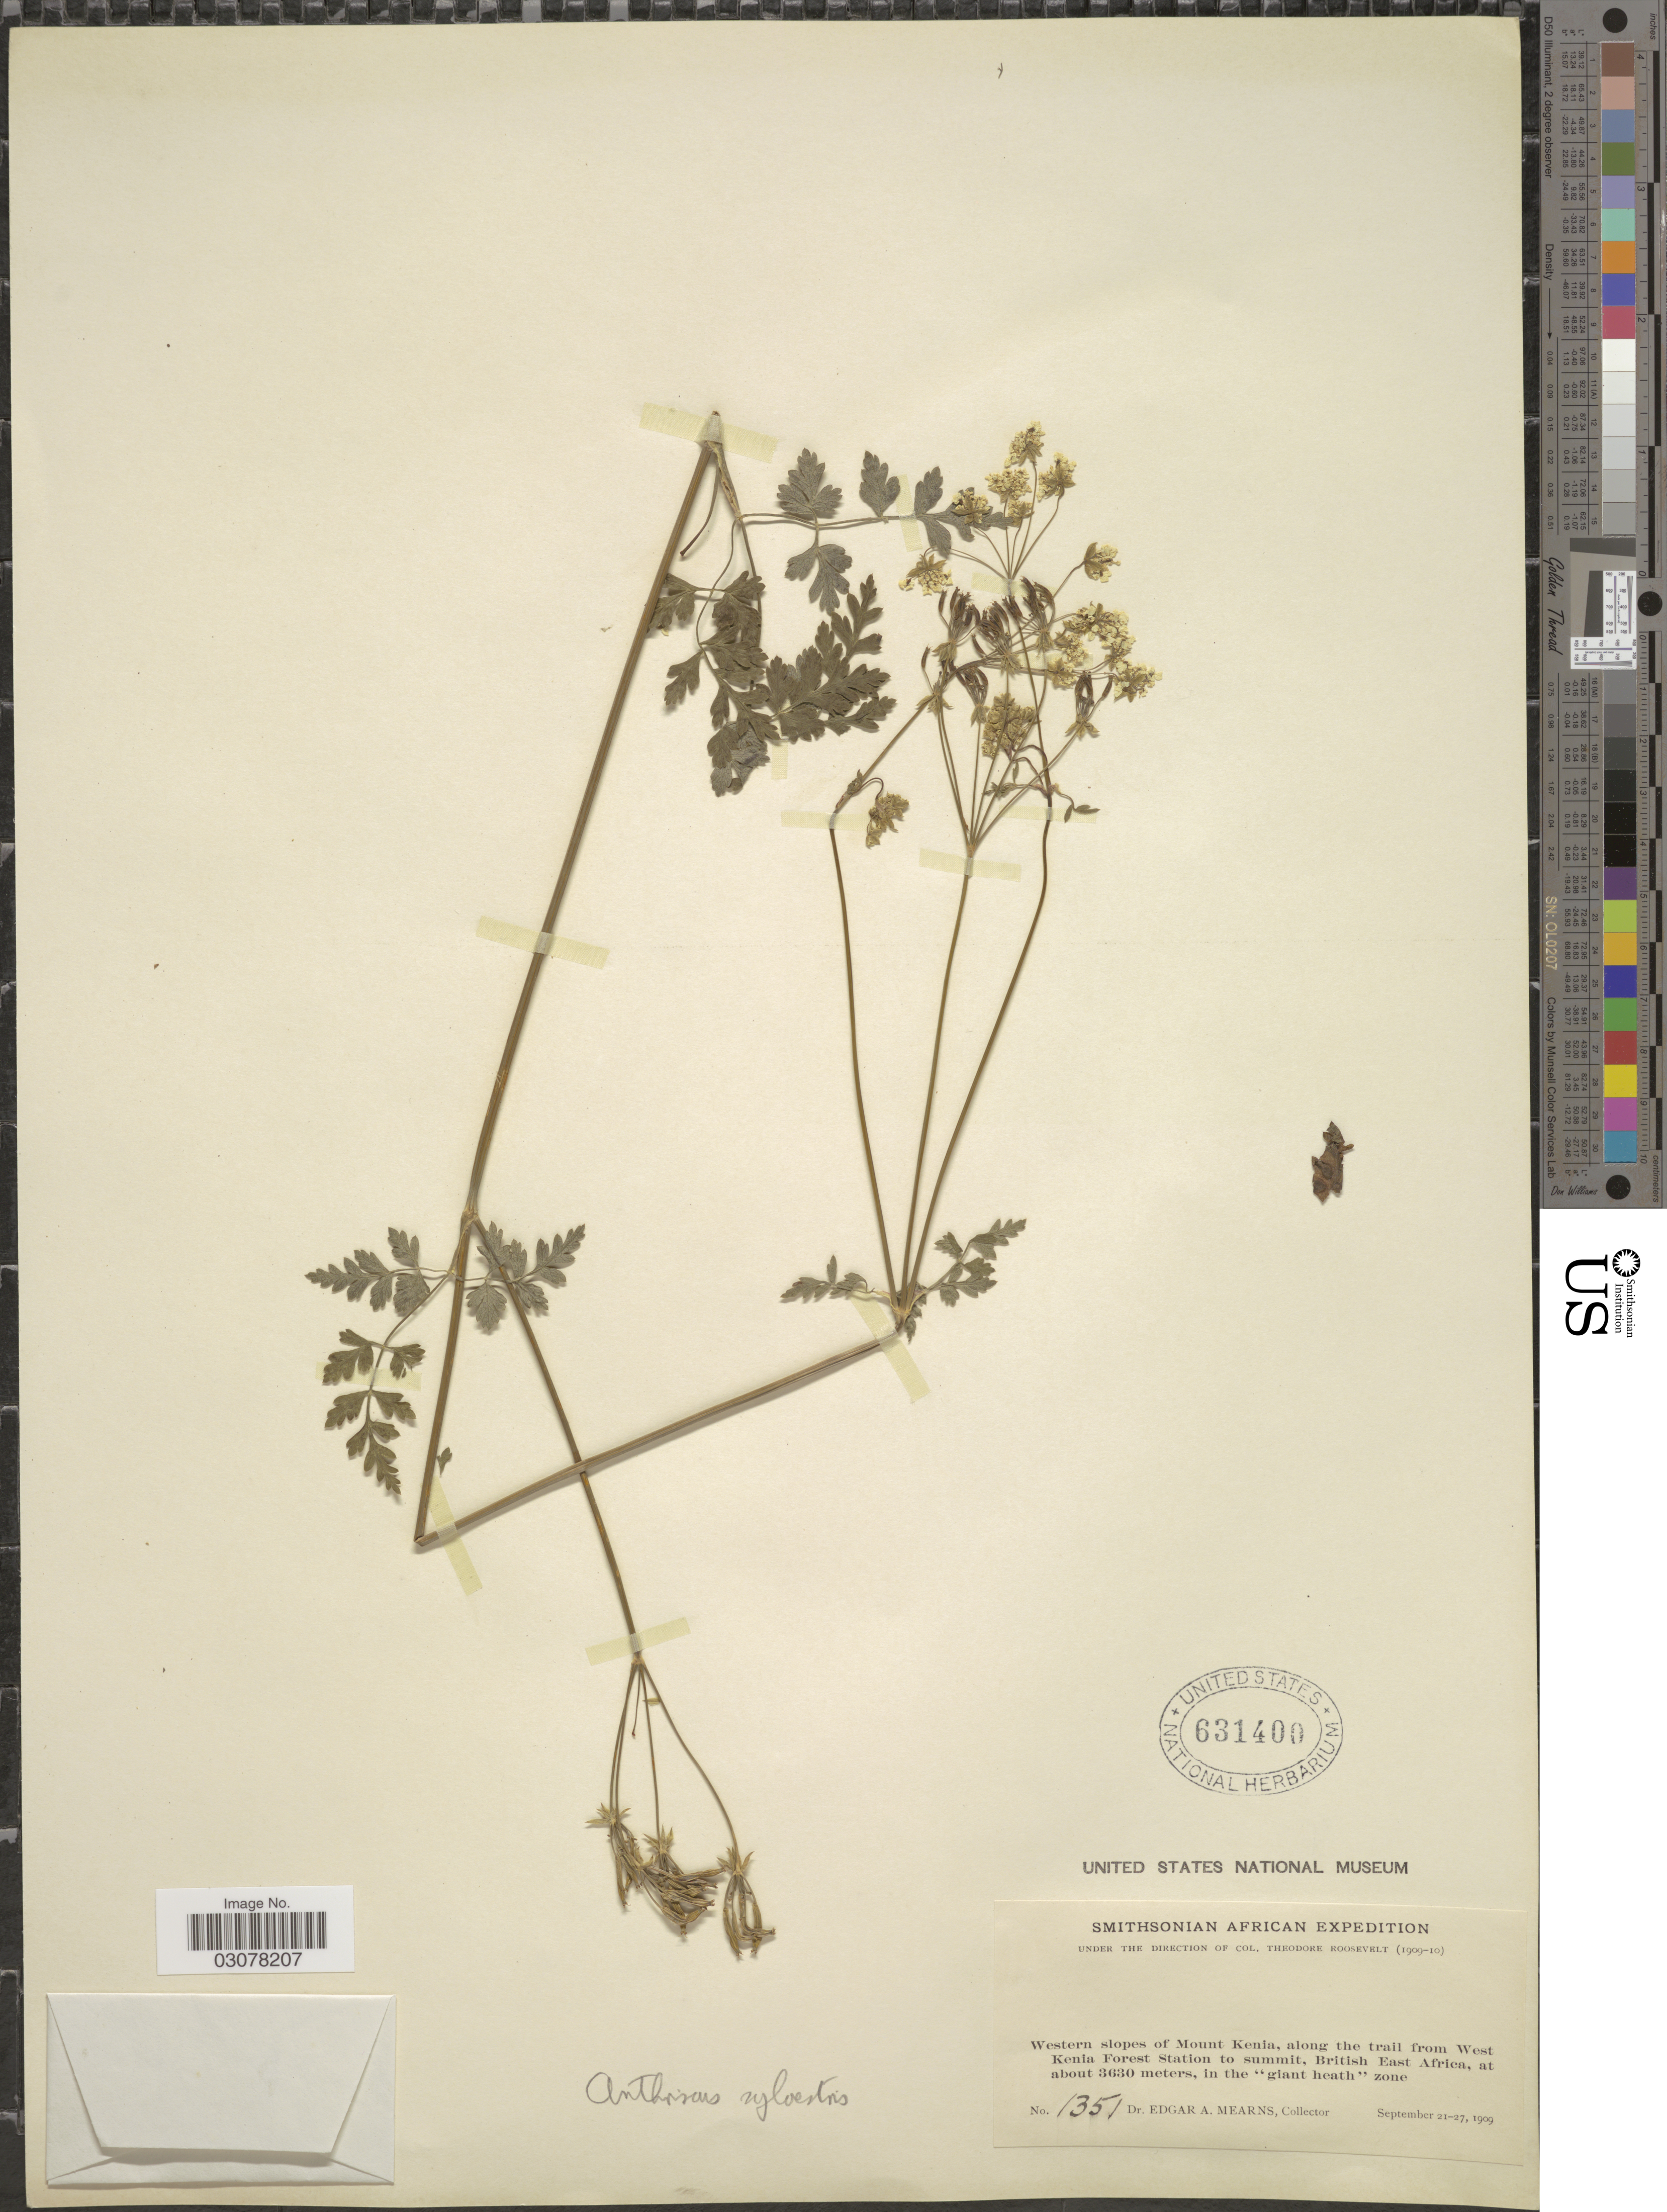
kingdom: Plantae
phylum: Tracheophyta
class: Magnoliopsida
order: Apiales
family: Apiaceae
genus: Anthriscus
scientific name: Anthriscus sylvestris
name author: (L.) Hoffm.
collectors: E. A. Mearns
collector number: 1351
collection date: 1909-09-21/1909-09-27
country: Kenya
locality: Western slopes of Mount Kenia, along the trail from West Kenia Forest Station to summit, British East Africa.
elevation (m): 3630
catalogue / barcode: US 631400